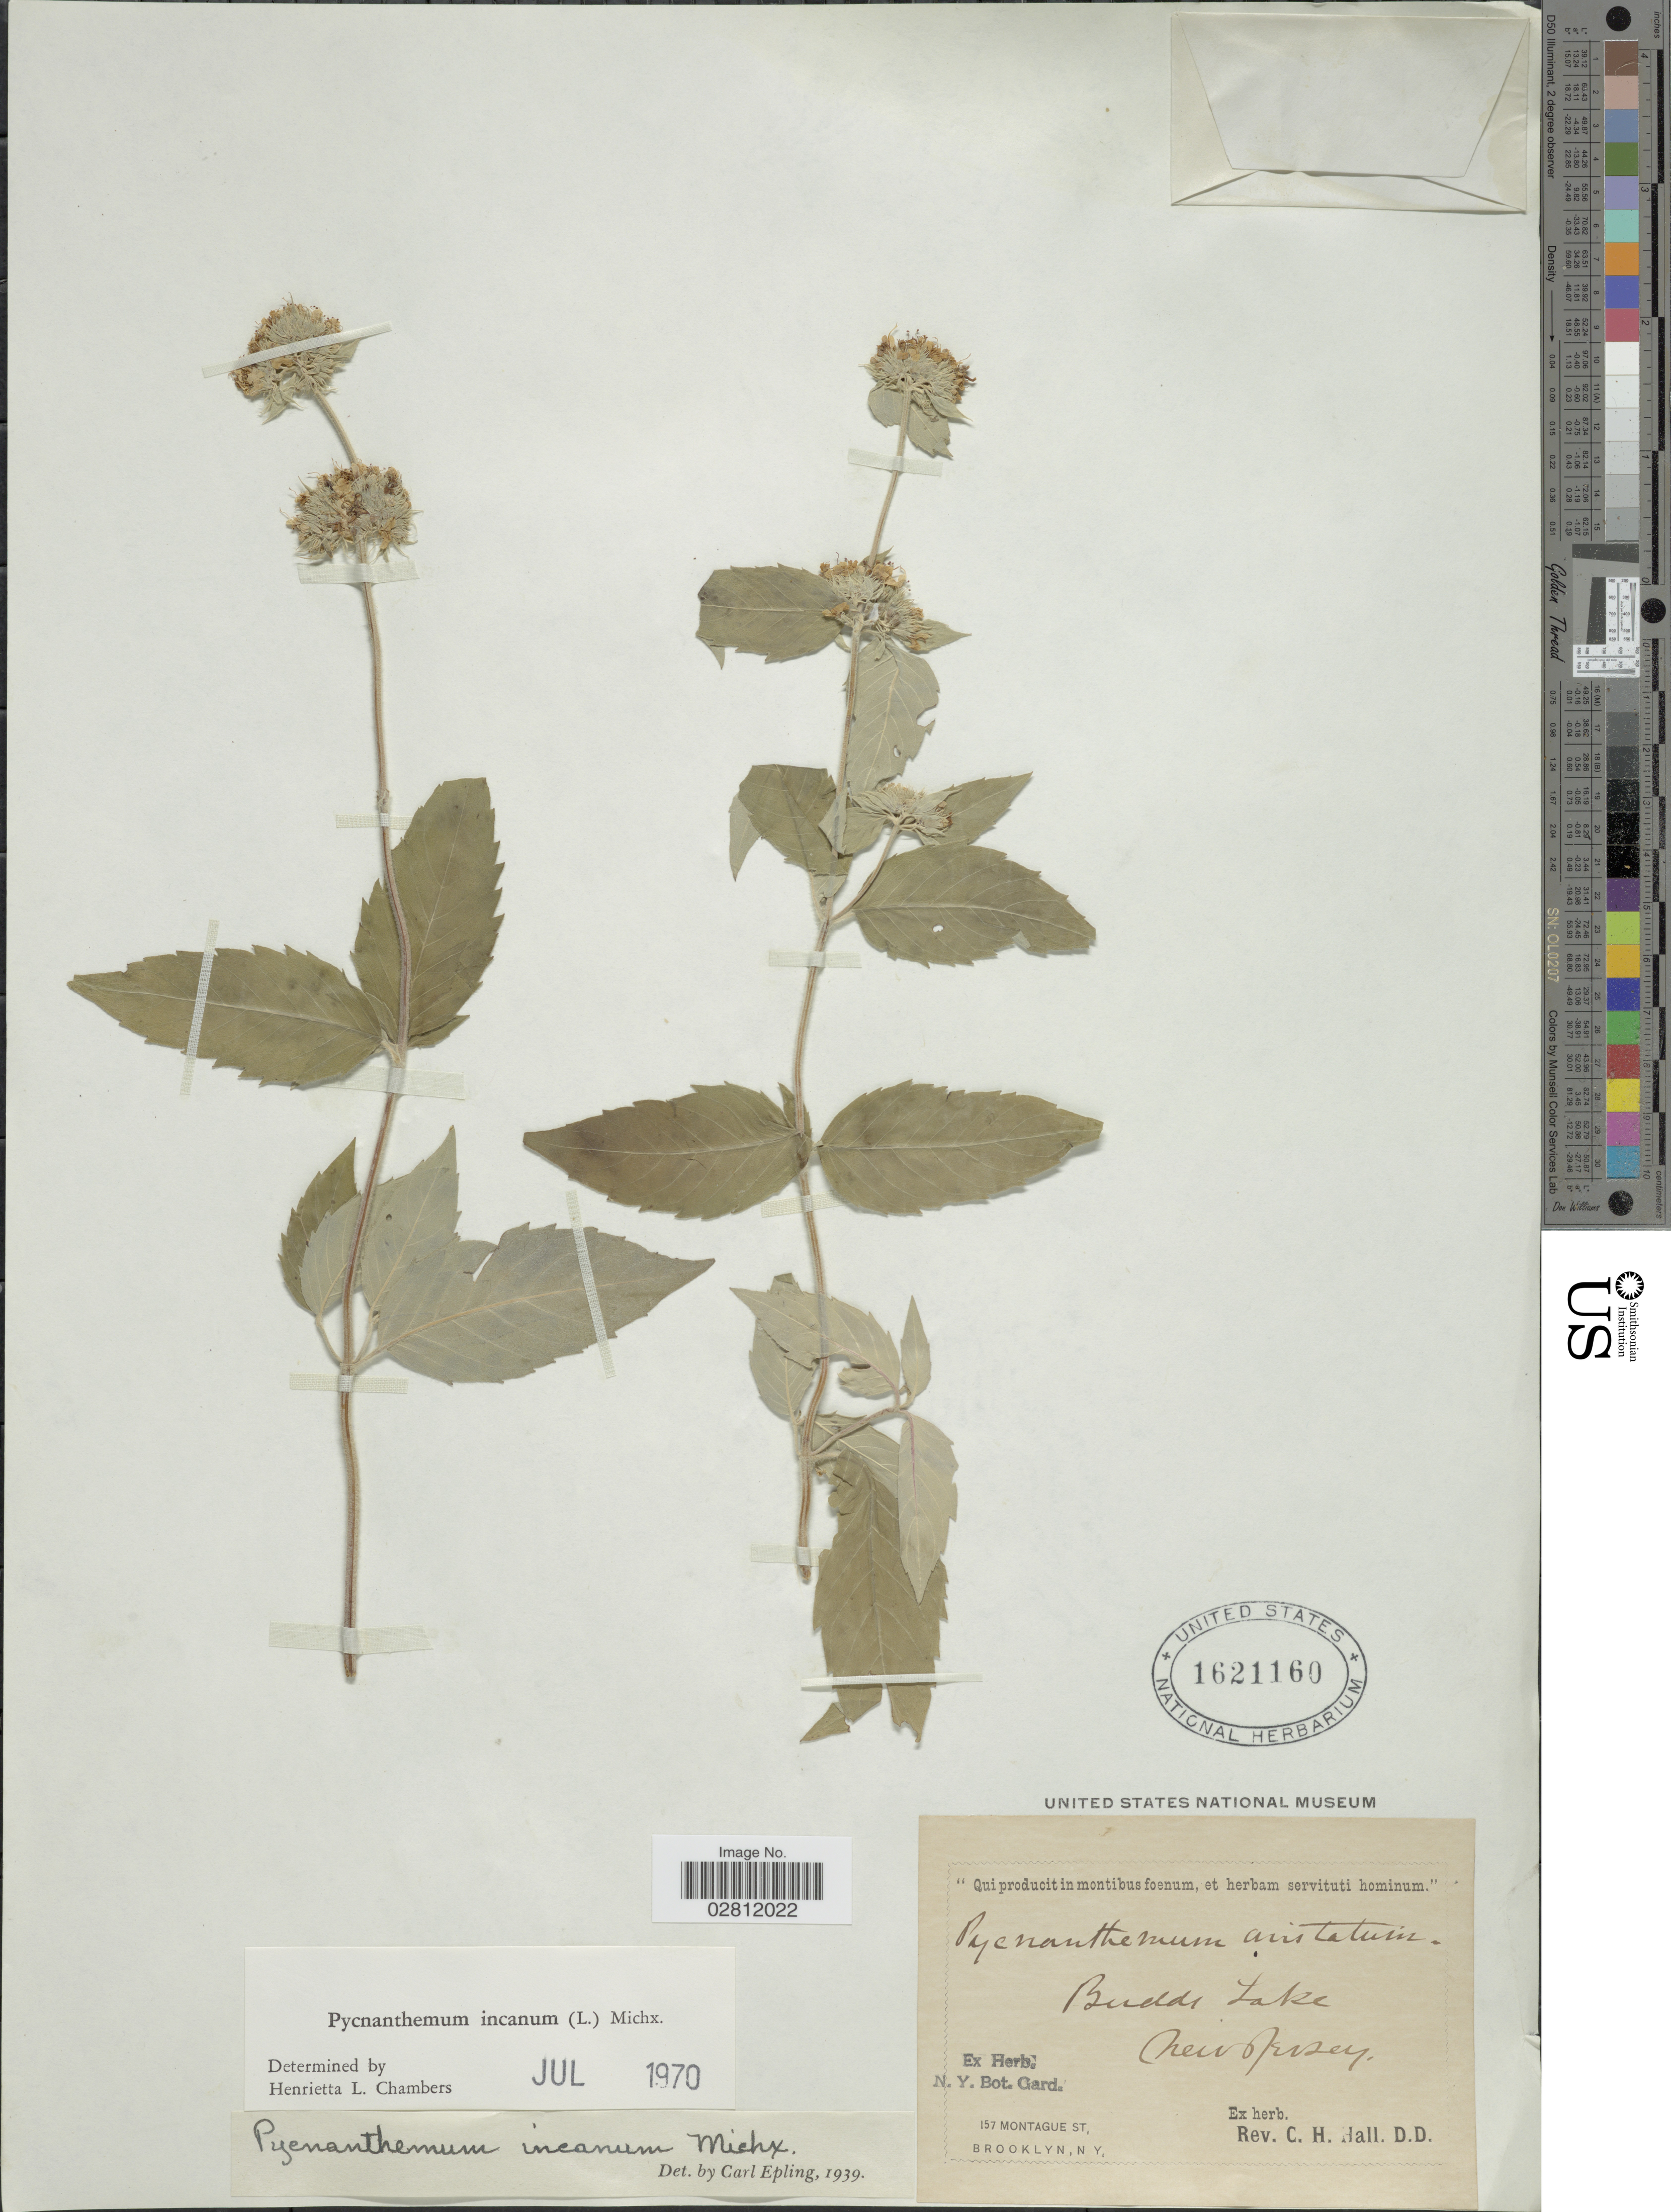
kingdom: Plantae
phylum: Tracheophyta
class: Magnoliopsida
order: Lamiales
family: Lamiaceae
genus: Pycnanthemum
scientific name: Pycnanthemum incanum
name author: (L.) Michx.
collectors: Ex herb. Rev. C. H. Hall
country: United States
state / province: New Jersey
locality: Budds Lake.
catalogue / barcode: US 1621160